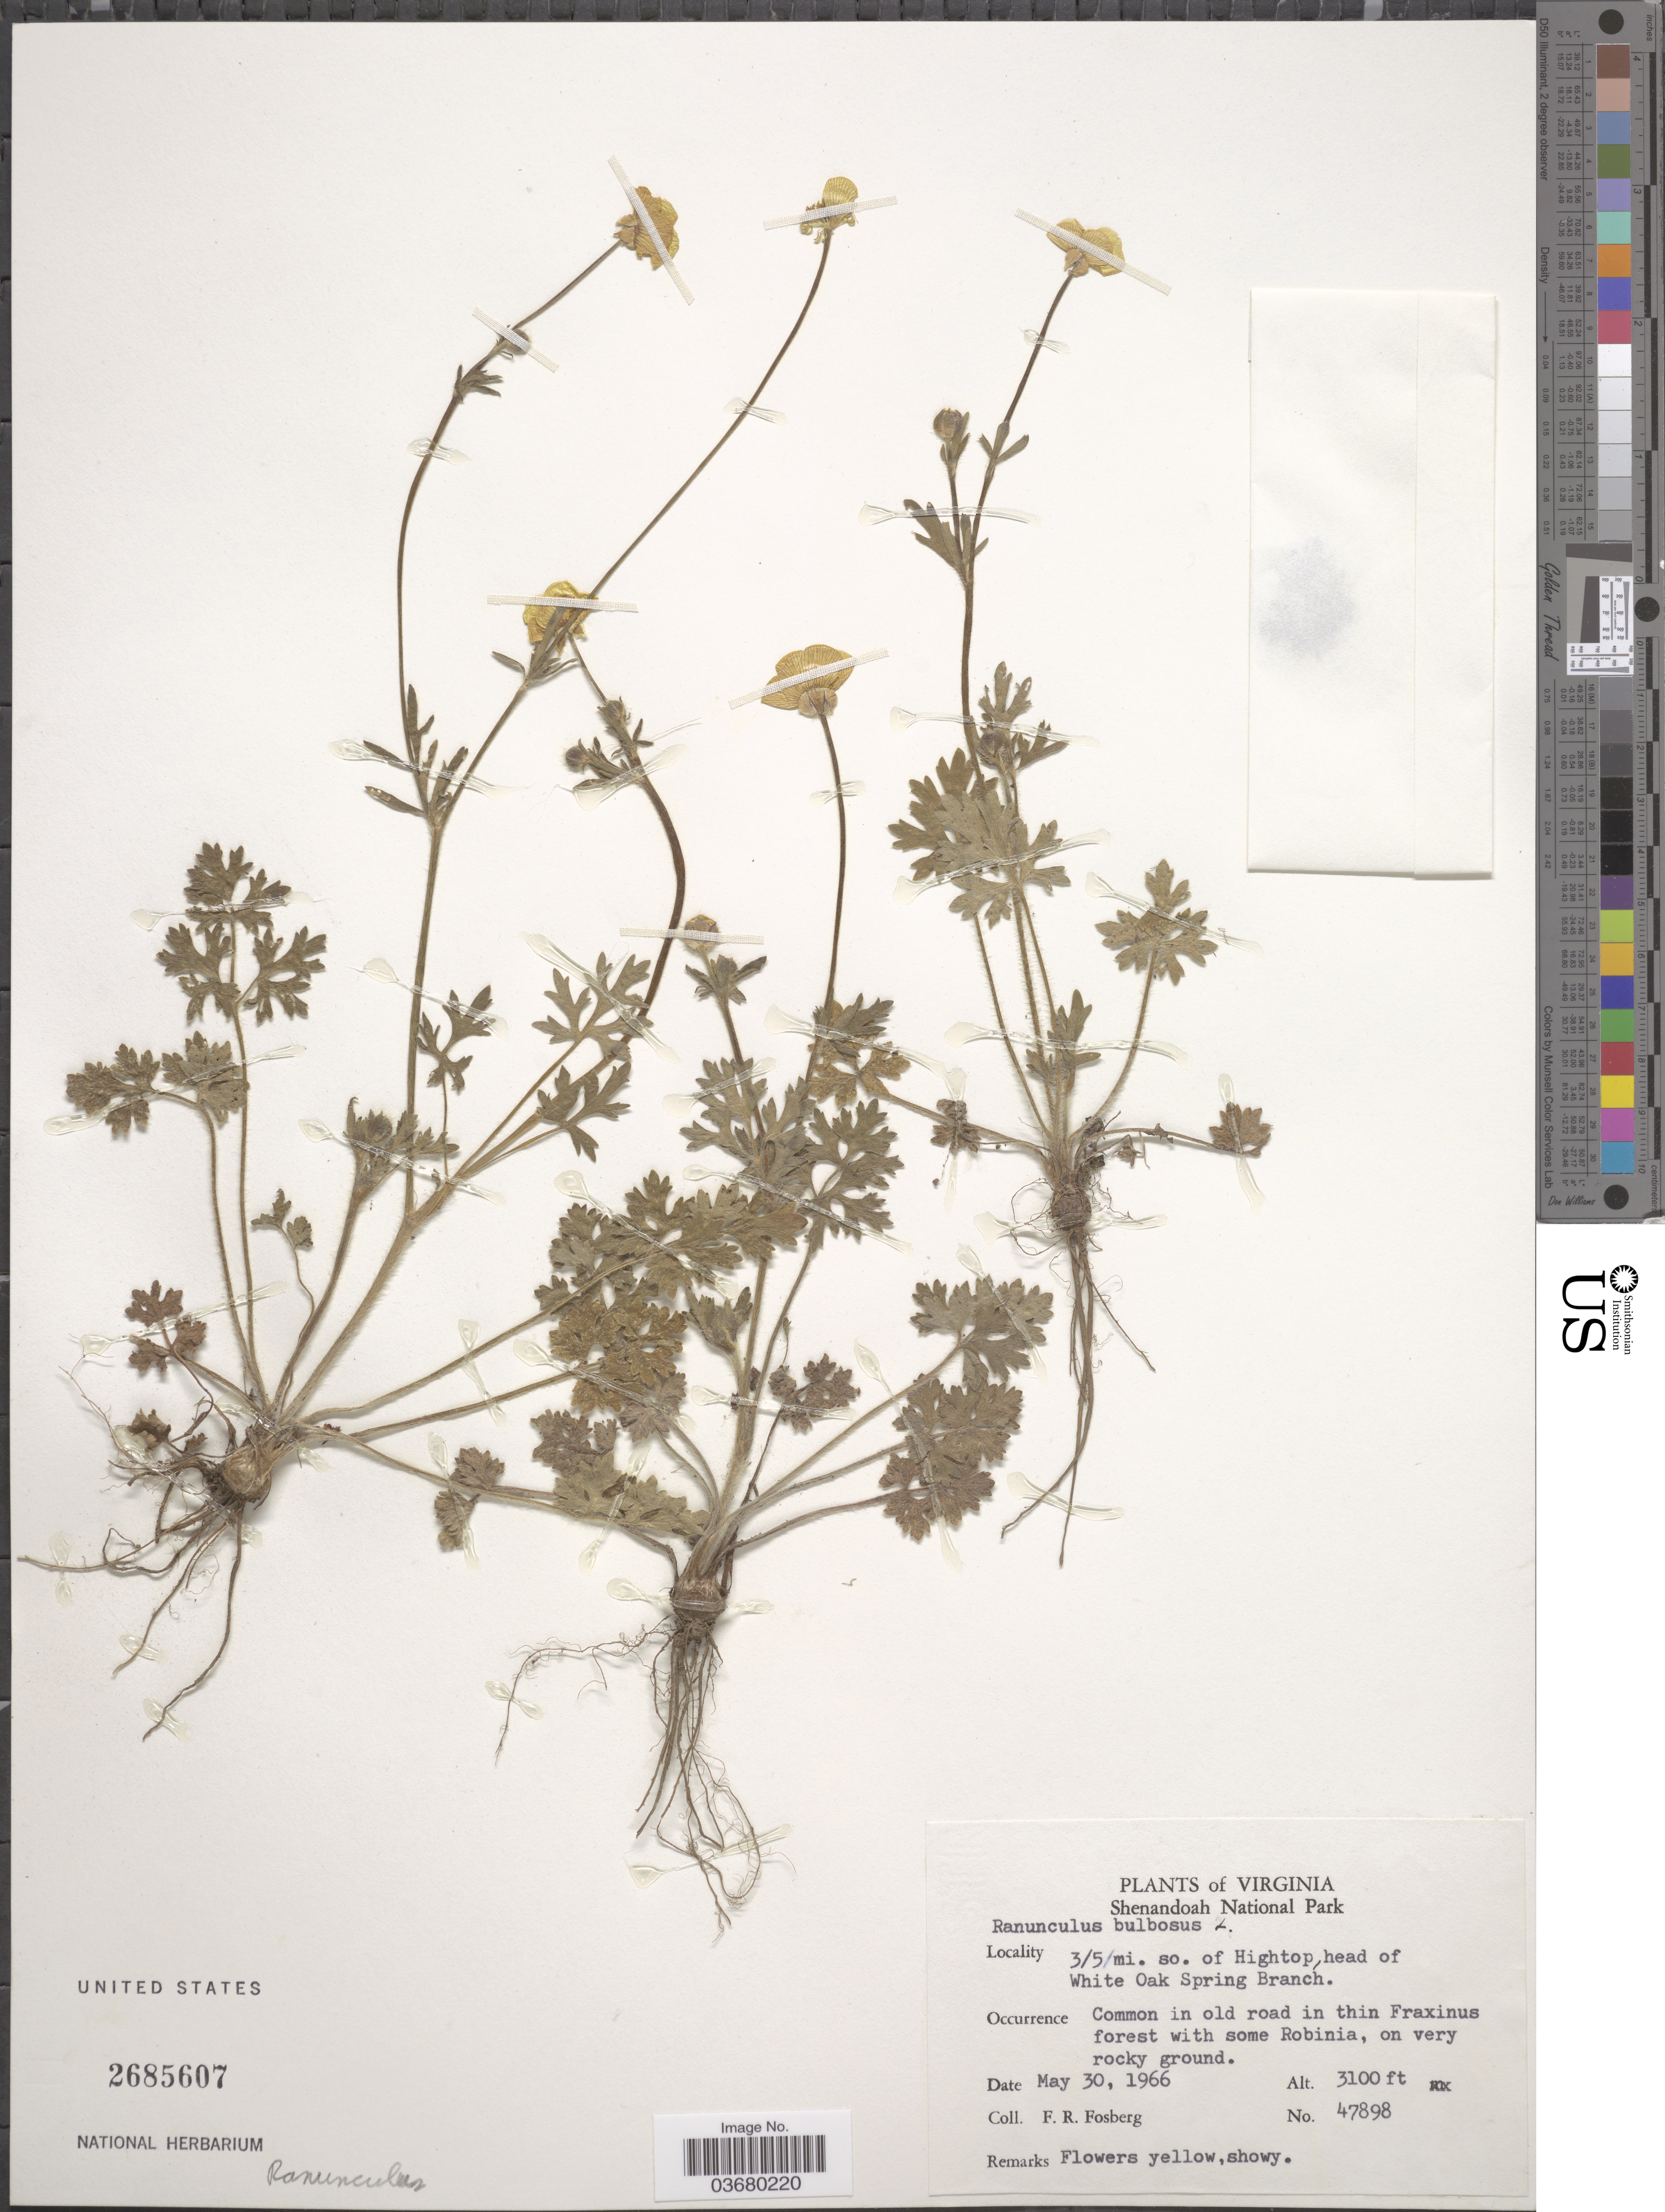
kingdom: Plantae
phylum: Tracheophyta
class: Magnoliopsida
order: Ranunculales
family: Ranunculaceae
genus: Ranunculus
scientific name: Ranunculus bulbosus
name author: L.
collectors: F. R. Fosberg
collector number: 47898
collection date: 1966-05-30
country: United States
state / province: Virginia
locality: Shenandoah National Park. 3/5 mi. so. of Hightop head of White Oak Spring Branch.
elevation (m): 945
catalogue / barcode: US 2685607